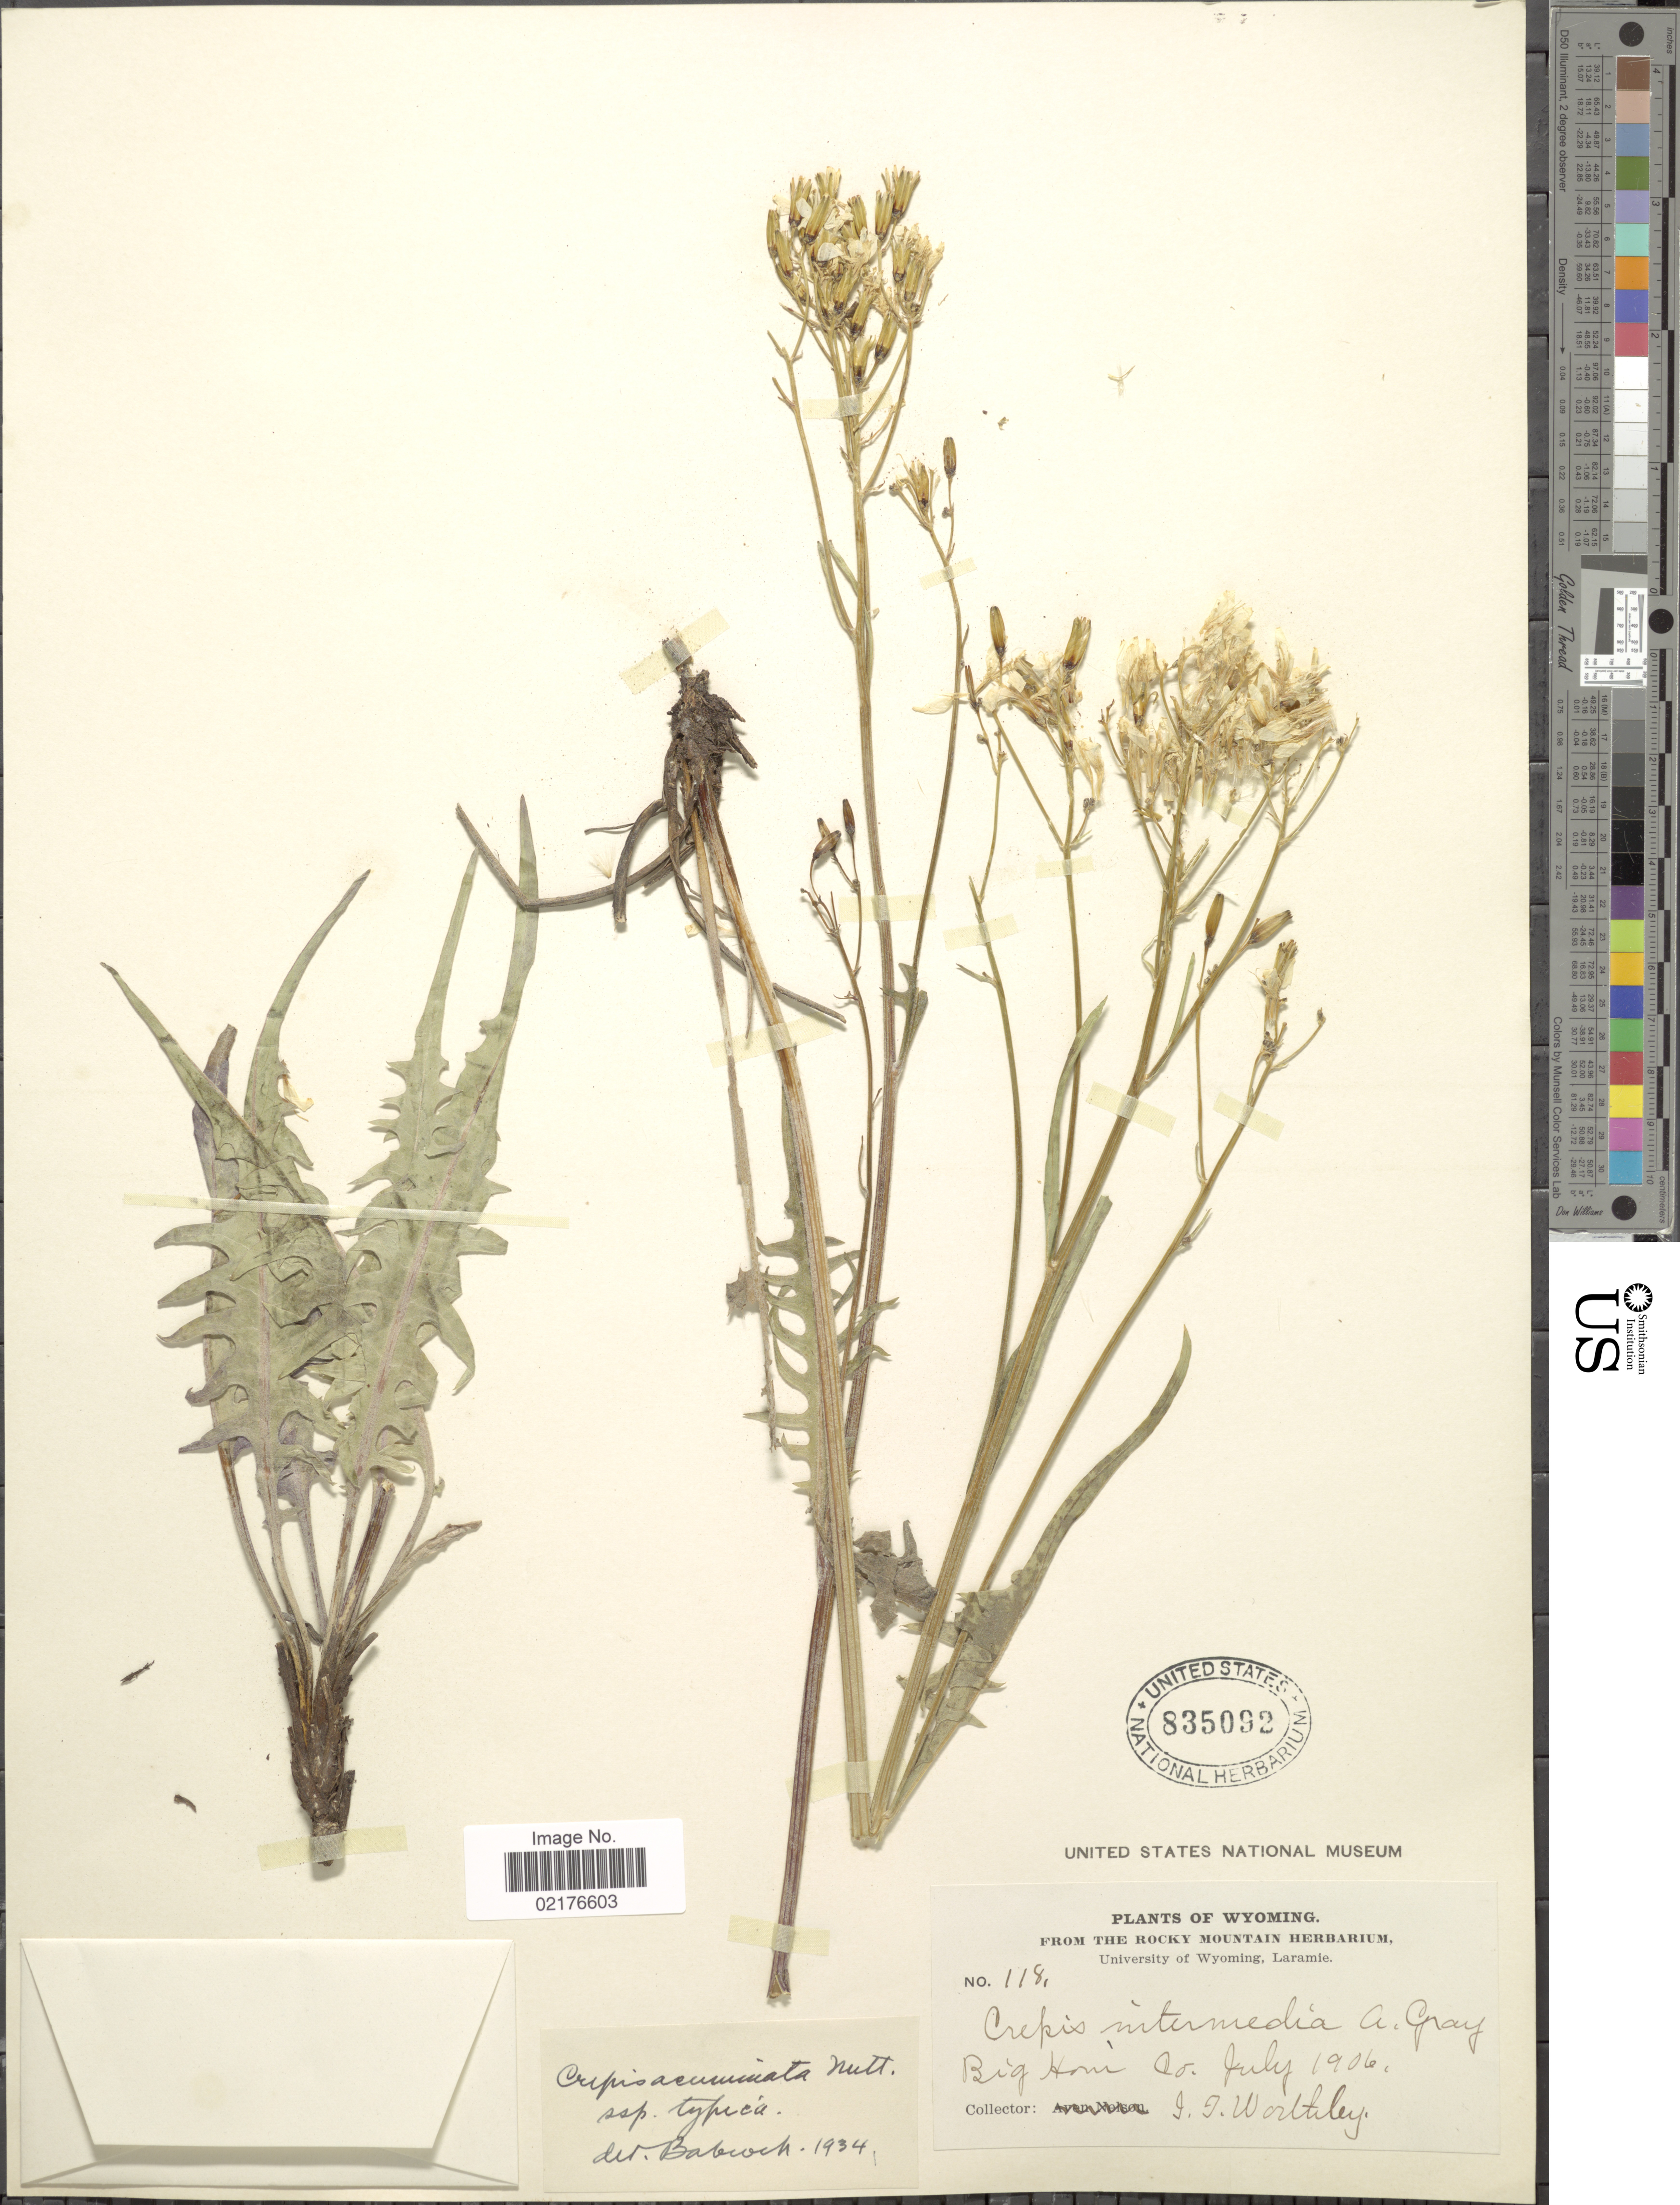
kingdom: Plantae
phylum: Tracheophyta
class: Magnoliopsida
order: Asterales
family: Asteraceae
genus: Crepis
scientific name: Crepis acuminata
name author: Nutt.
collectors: E. Worthley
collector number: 118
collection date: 1906-07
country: United States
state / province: Wyoming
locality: Big Horn Co.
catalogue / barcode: US 835092